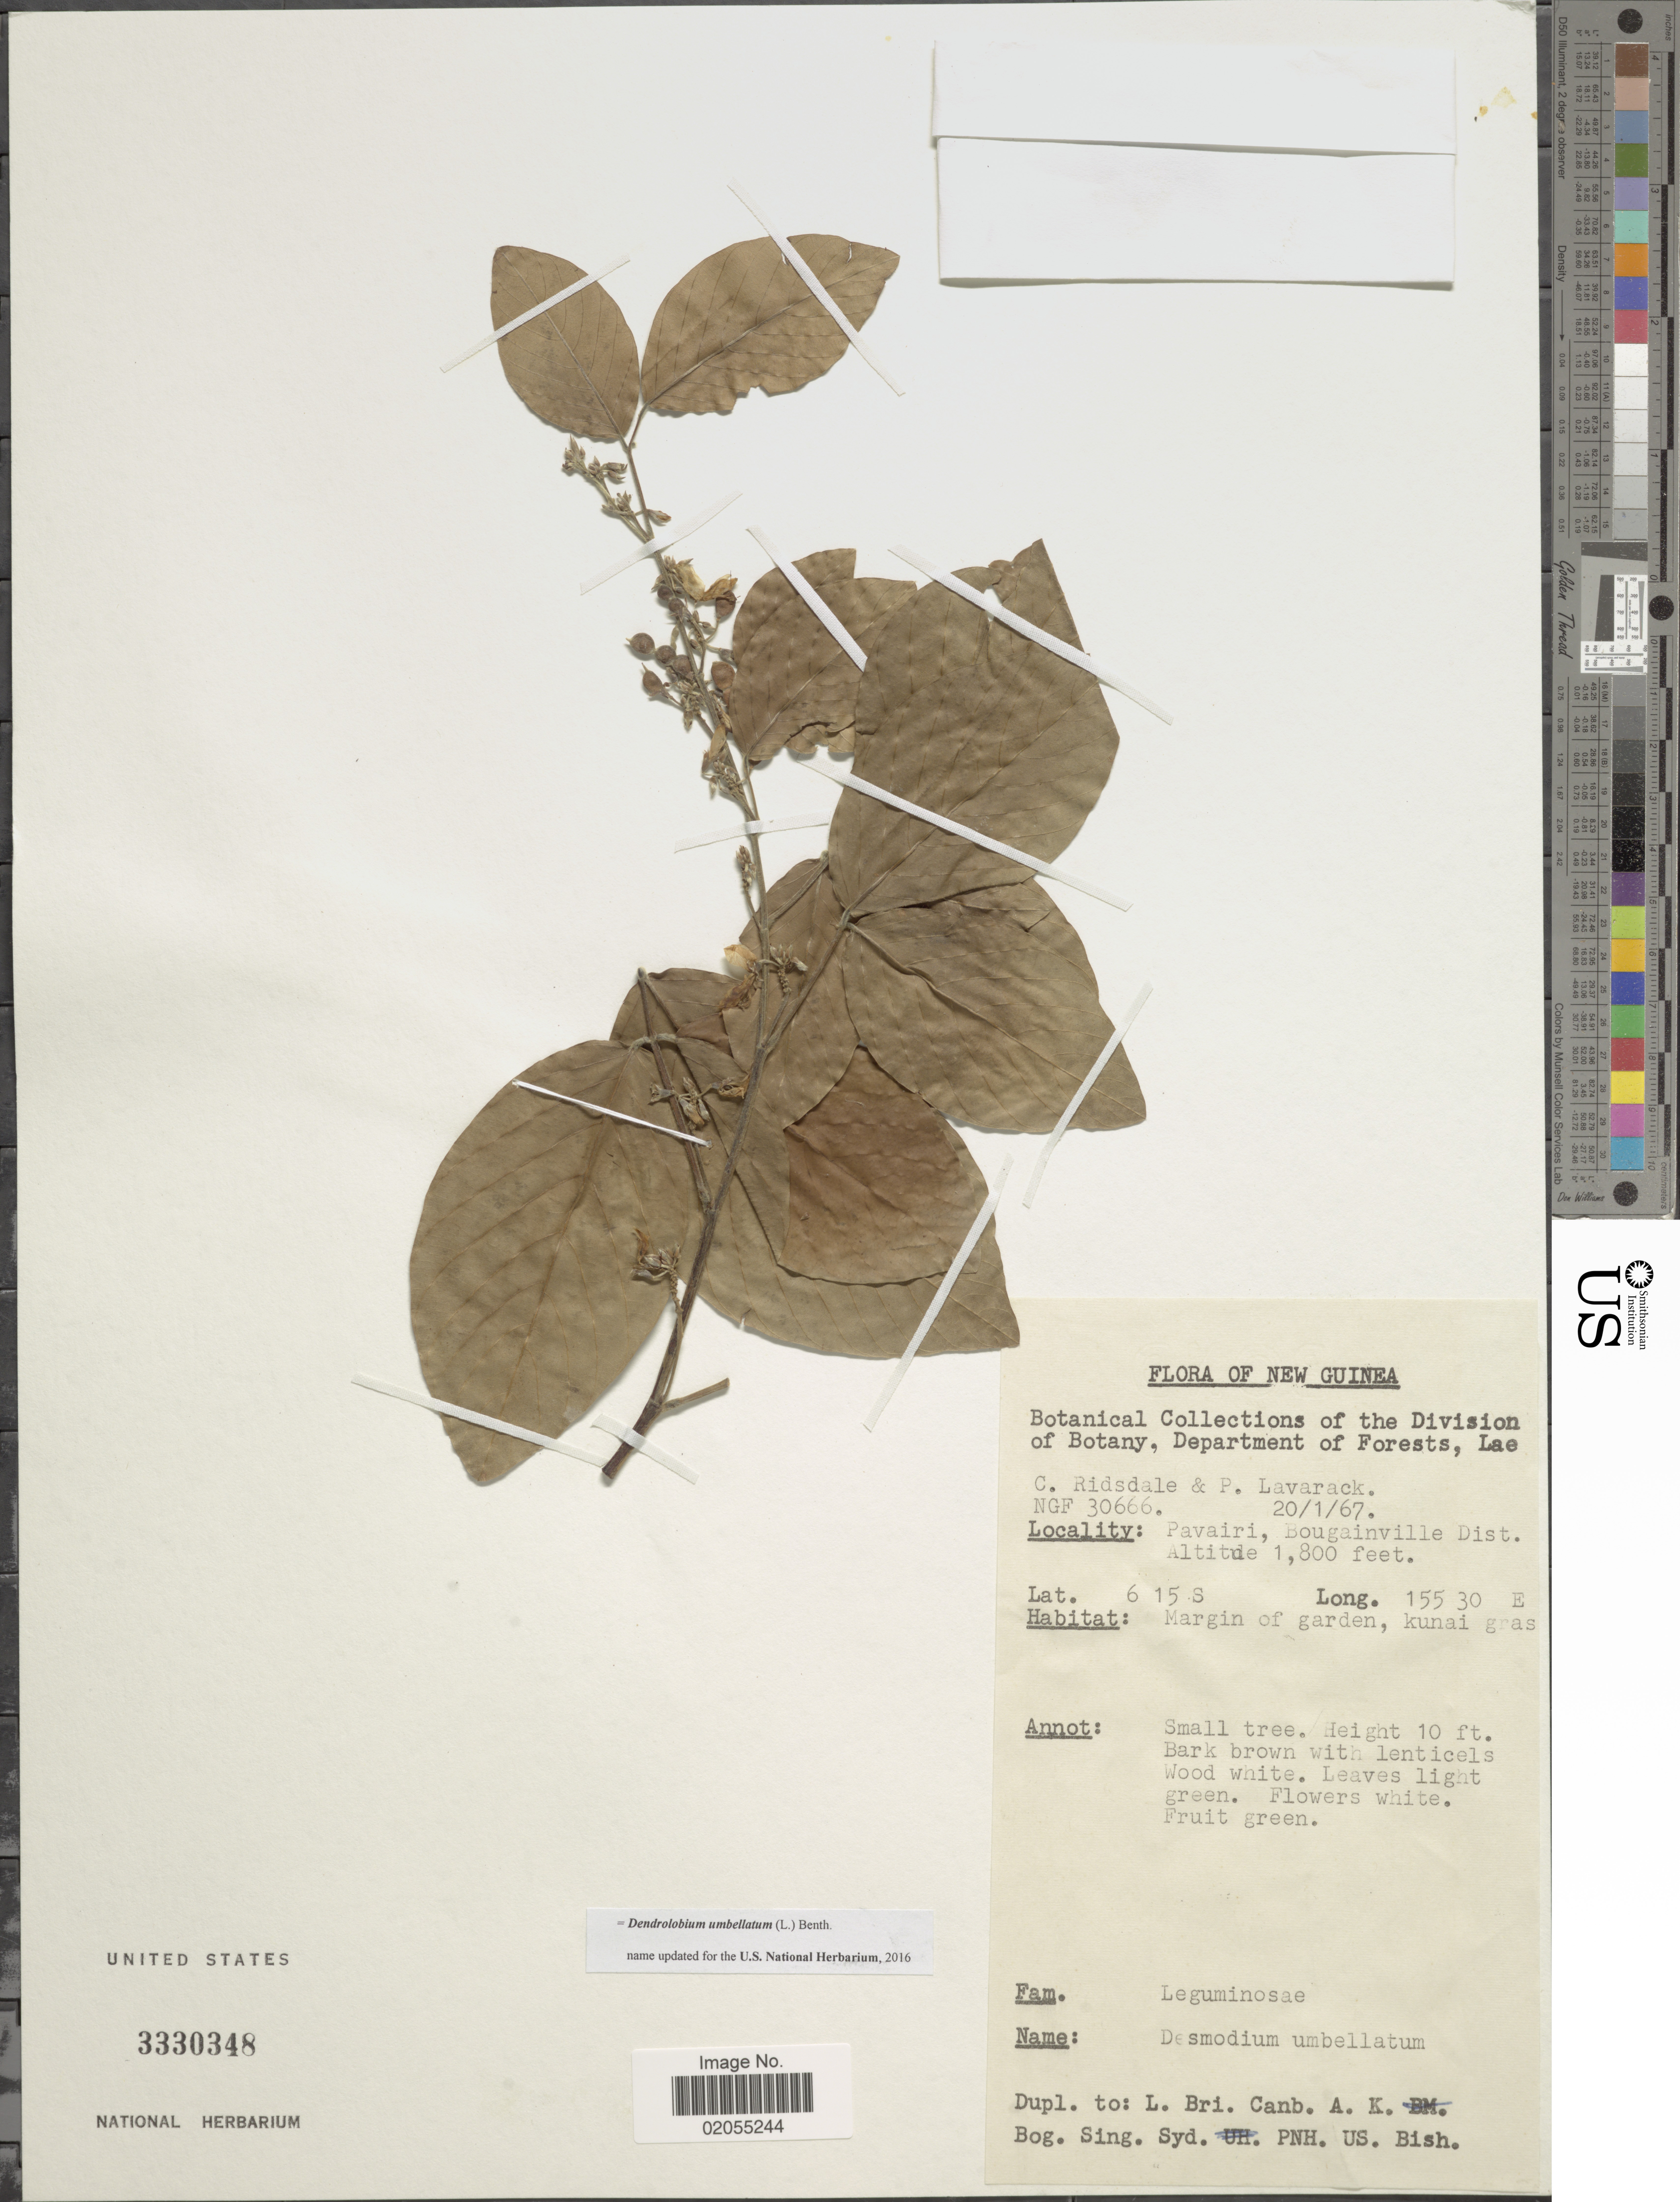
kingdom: Plantae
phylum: Tracheophyta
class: Magnoliopsida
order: Fabales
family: Fabaceae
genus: Dendrolobium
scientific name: Dendrolobium umbellatum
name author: (L.) Benth.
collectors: C. E. Ridsdale & P. Lavarack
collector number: NGF 30666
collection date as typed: Transcribed d/m/y: 20/1/67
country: Papua New Guinea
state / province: Bougainville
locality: New Guinea, Pavairi, Bougainville Dist.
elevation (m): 549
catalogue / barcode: US 3330348